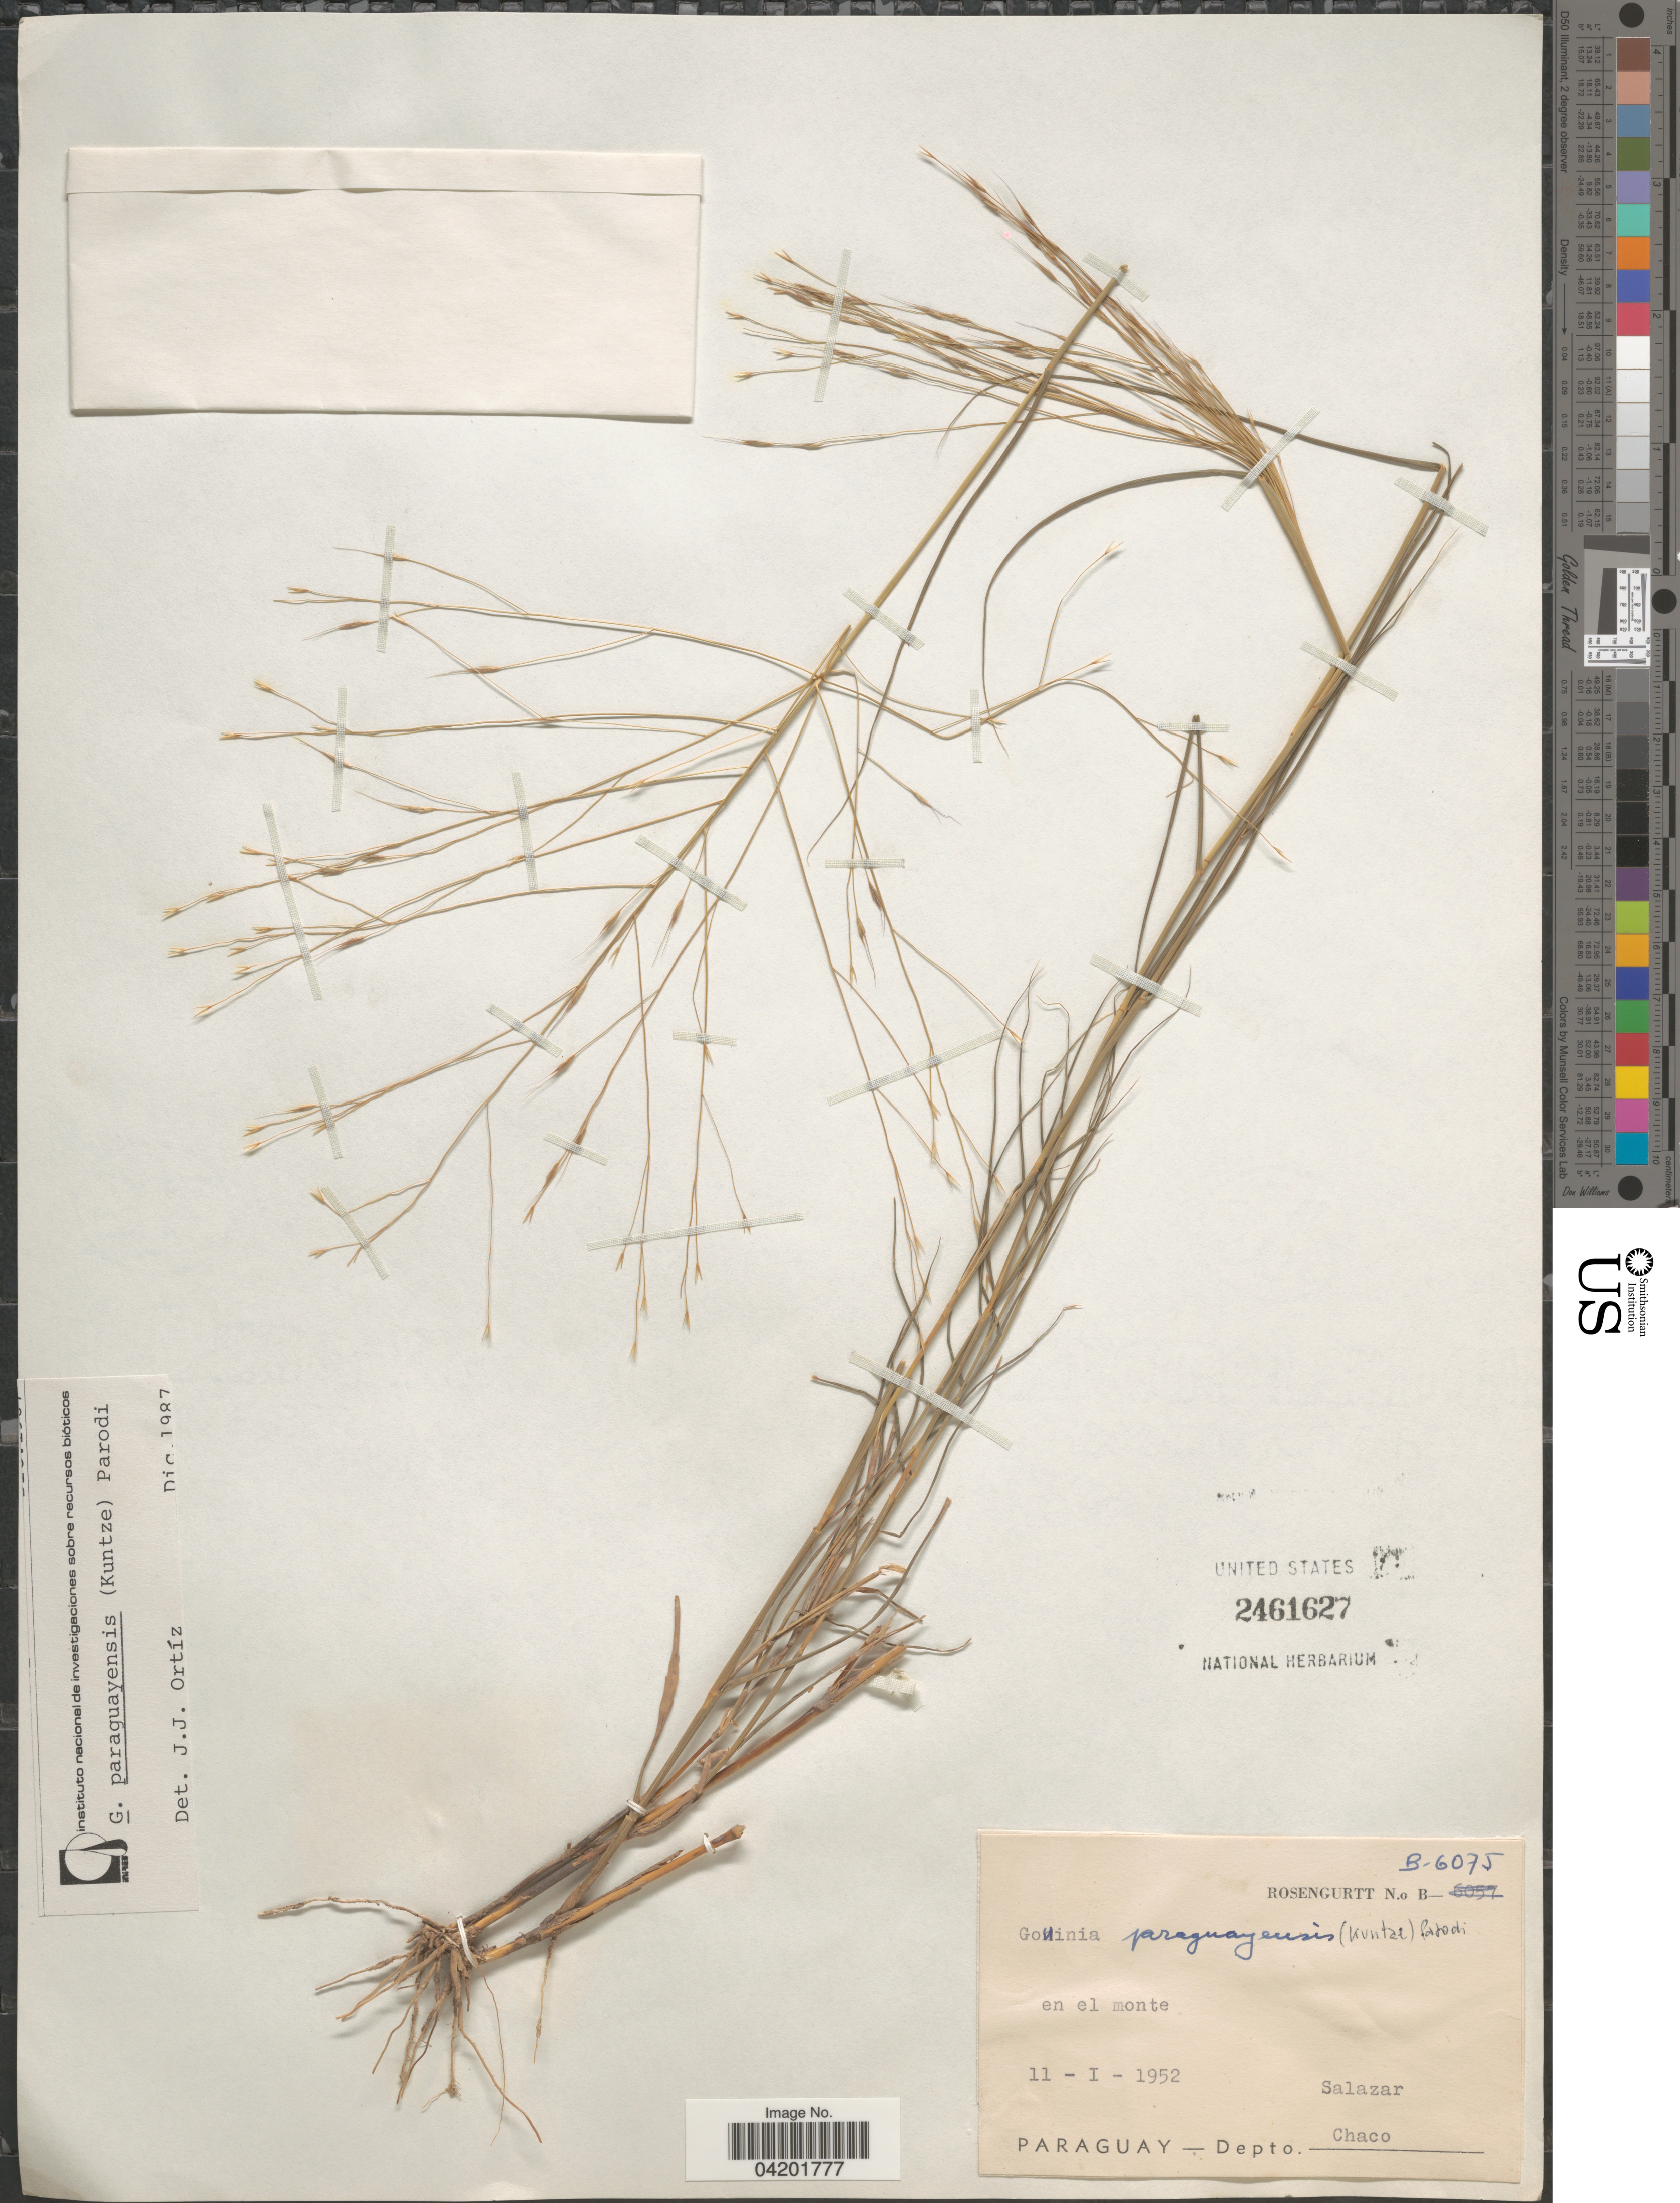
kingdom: Plantae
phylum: Tracheophyta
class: Liliopsida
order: Poales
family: Poaceae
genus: Gouinia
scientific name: Gouinia paraguayensis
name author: (Kuntze) Parodi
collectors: Rosengurtt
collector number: B-6075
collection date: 1952-01-11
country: Paraguay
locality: En el monte. Salazar. Depto. Chaco.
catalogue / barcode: US 2461627